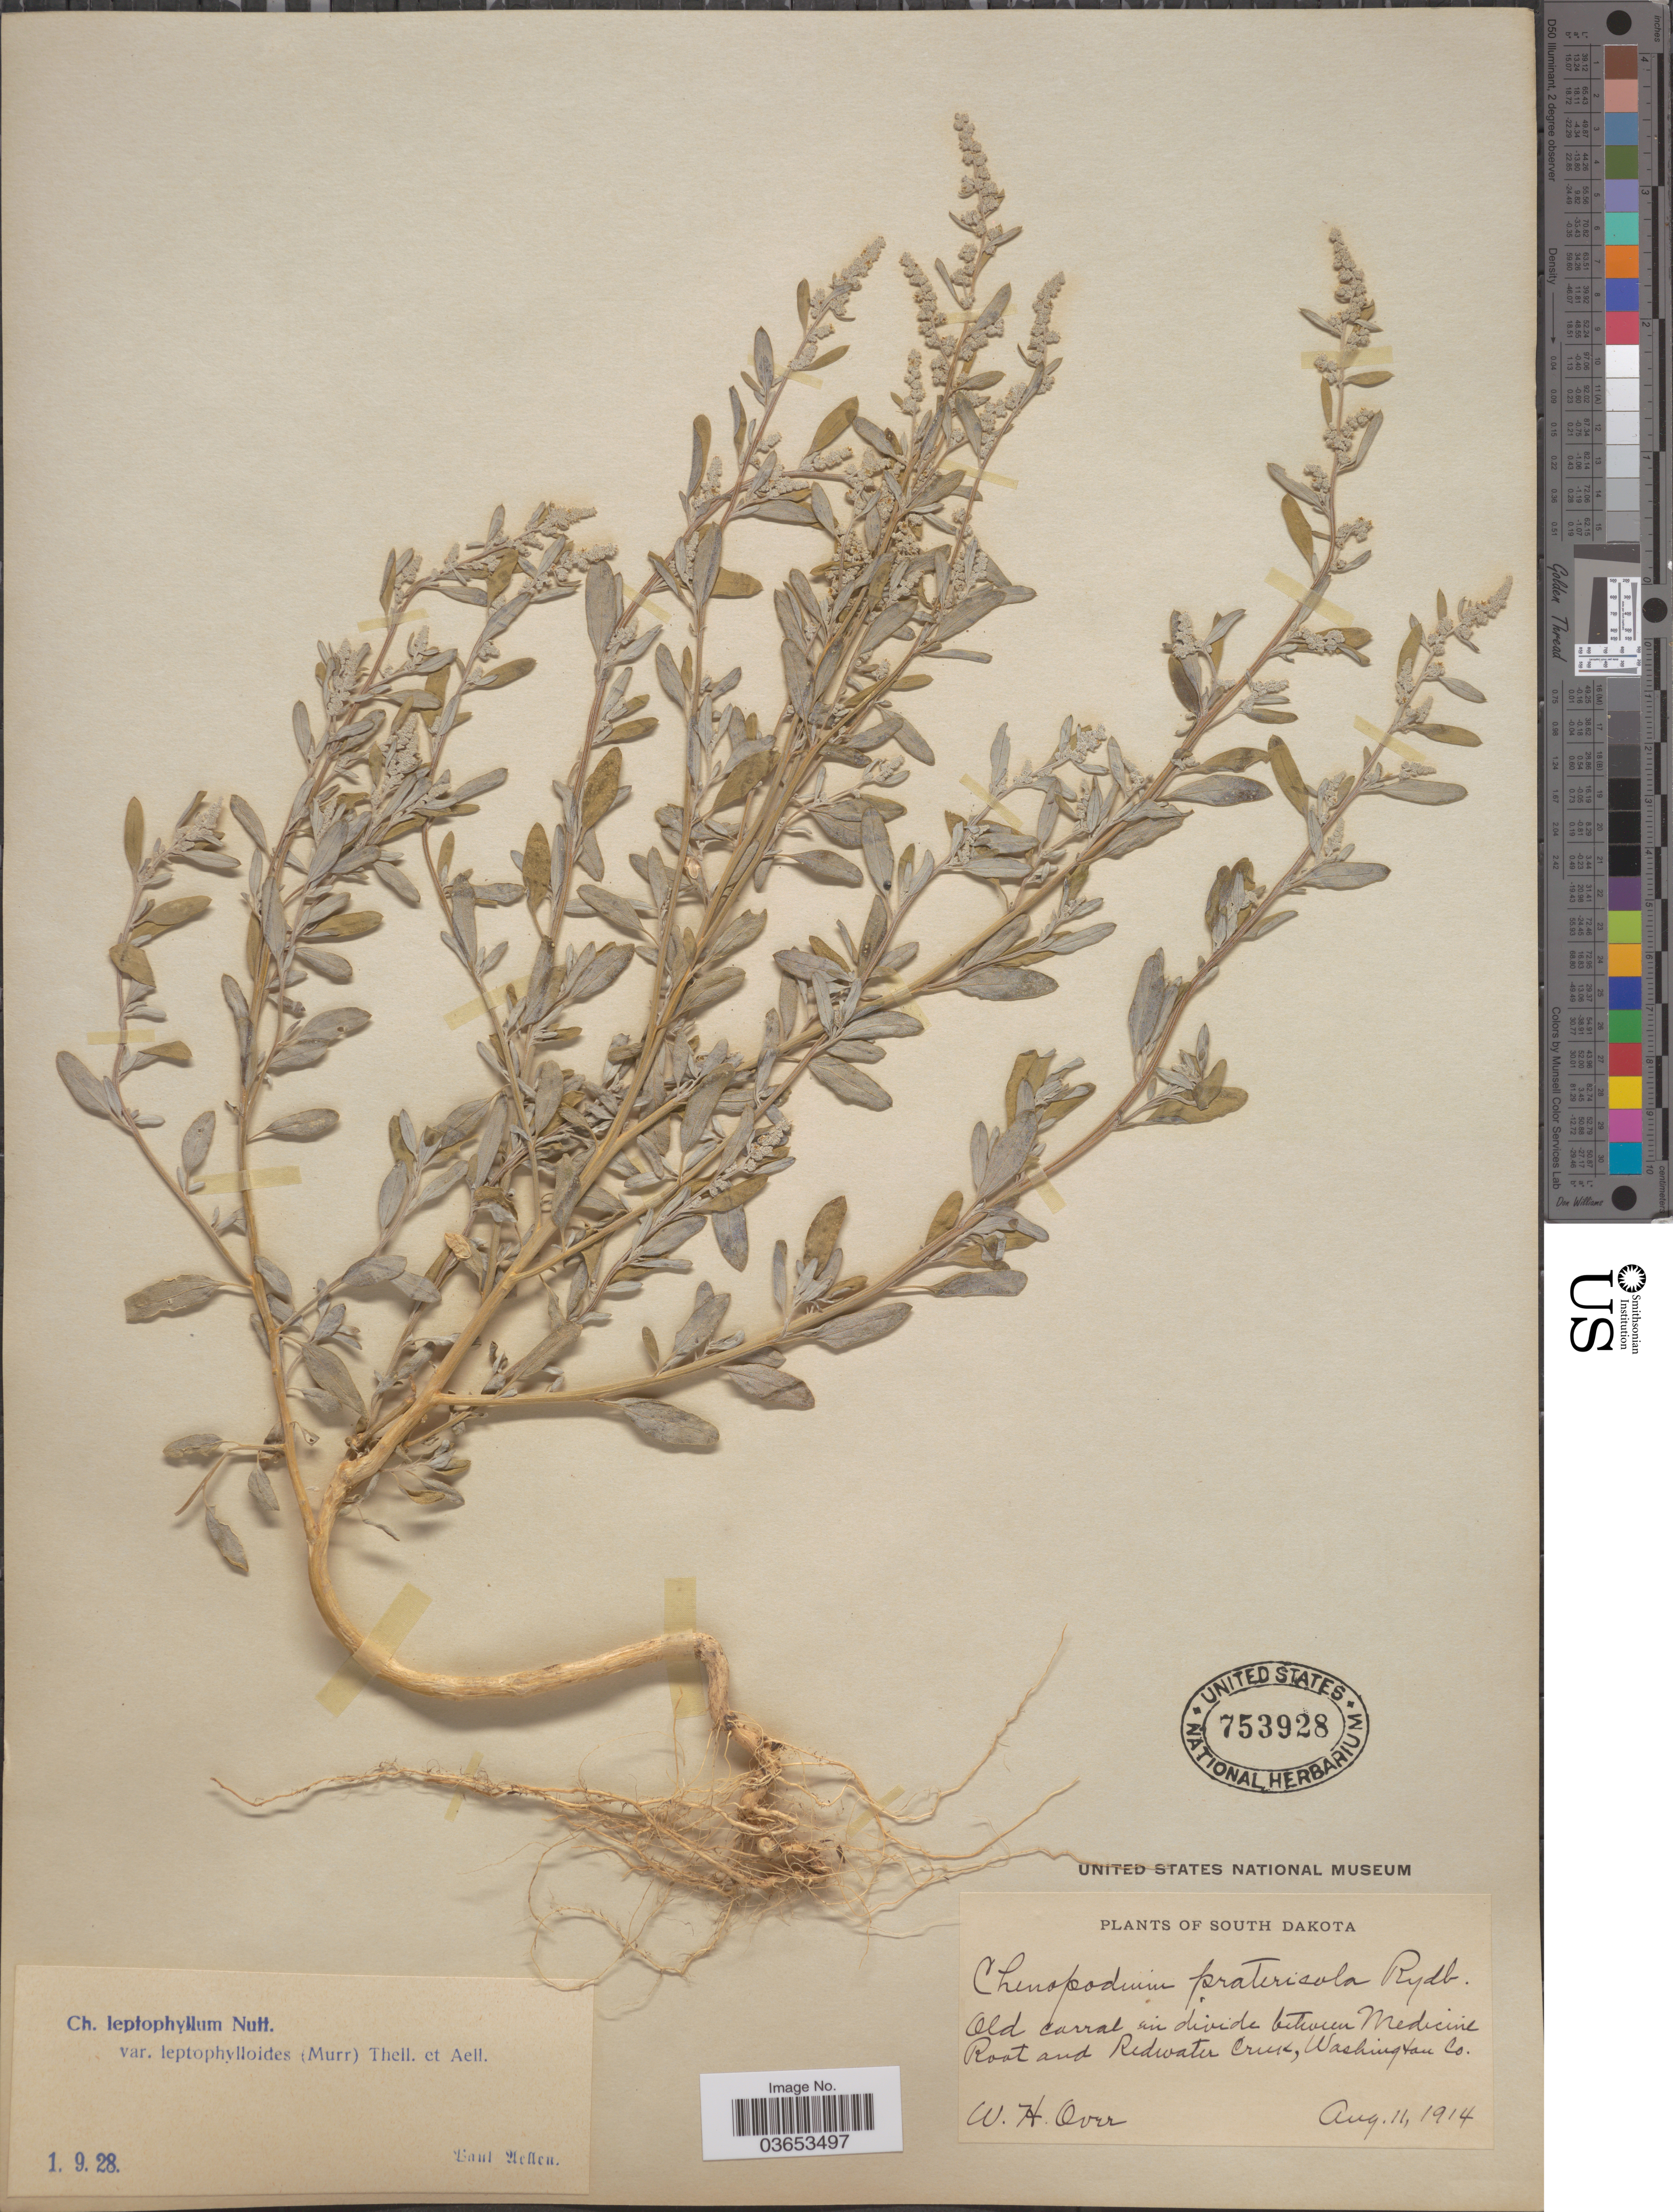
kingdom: Plantae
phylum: Tracheophyta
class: Magnoliopsida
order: Caryophyllales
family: Amaranthaceae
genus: Chenopodium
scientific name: Chenopodium leptophyllum var. leptophylloides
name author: (Murr) Thell. & Aellen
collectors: W. Over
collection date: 1914-08-11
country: United States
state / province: South Dakota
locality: Between Medicine Root and Redwater Creek, Washington Co.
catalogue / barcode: US 753928